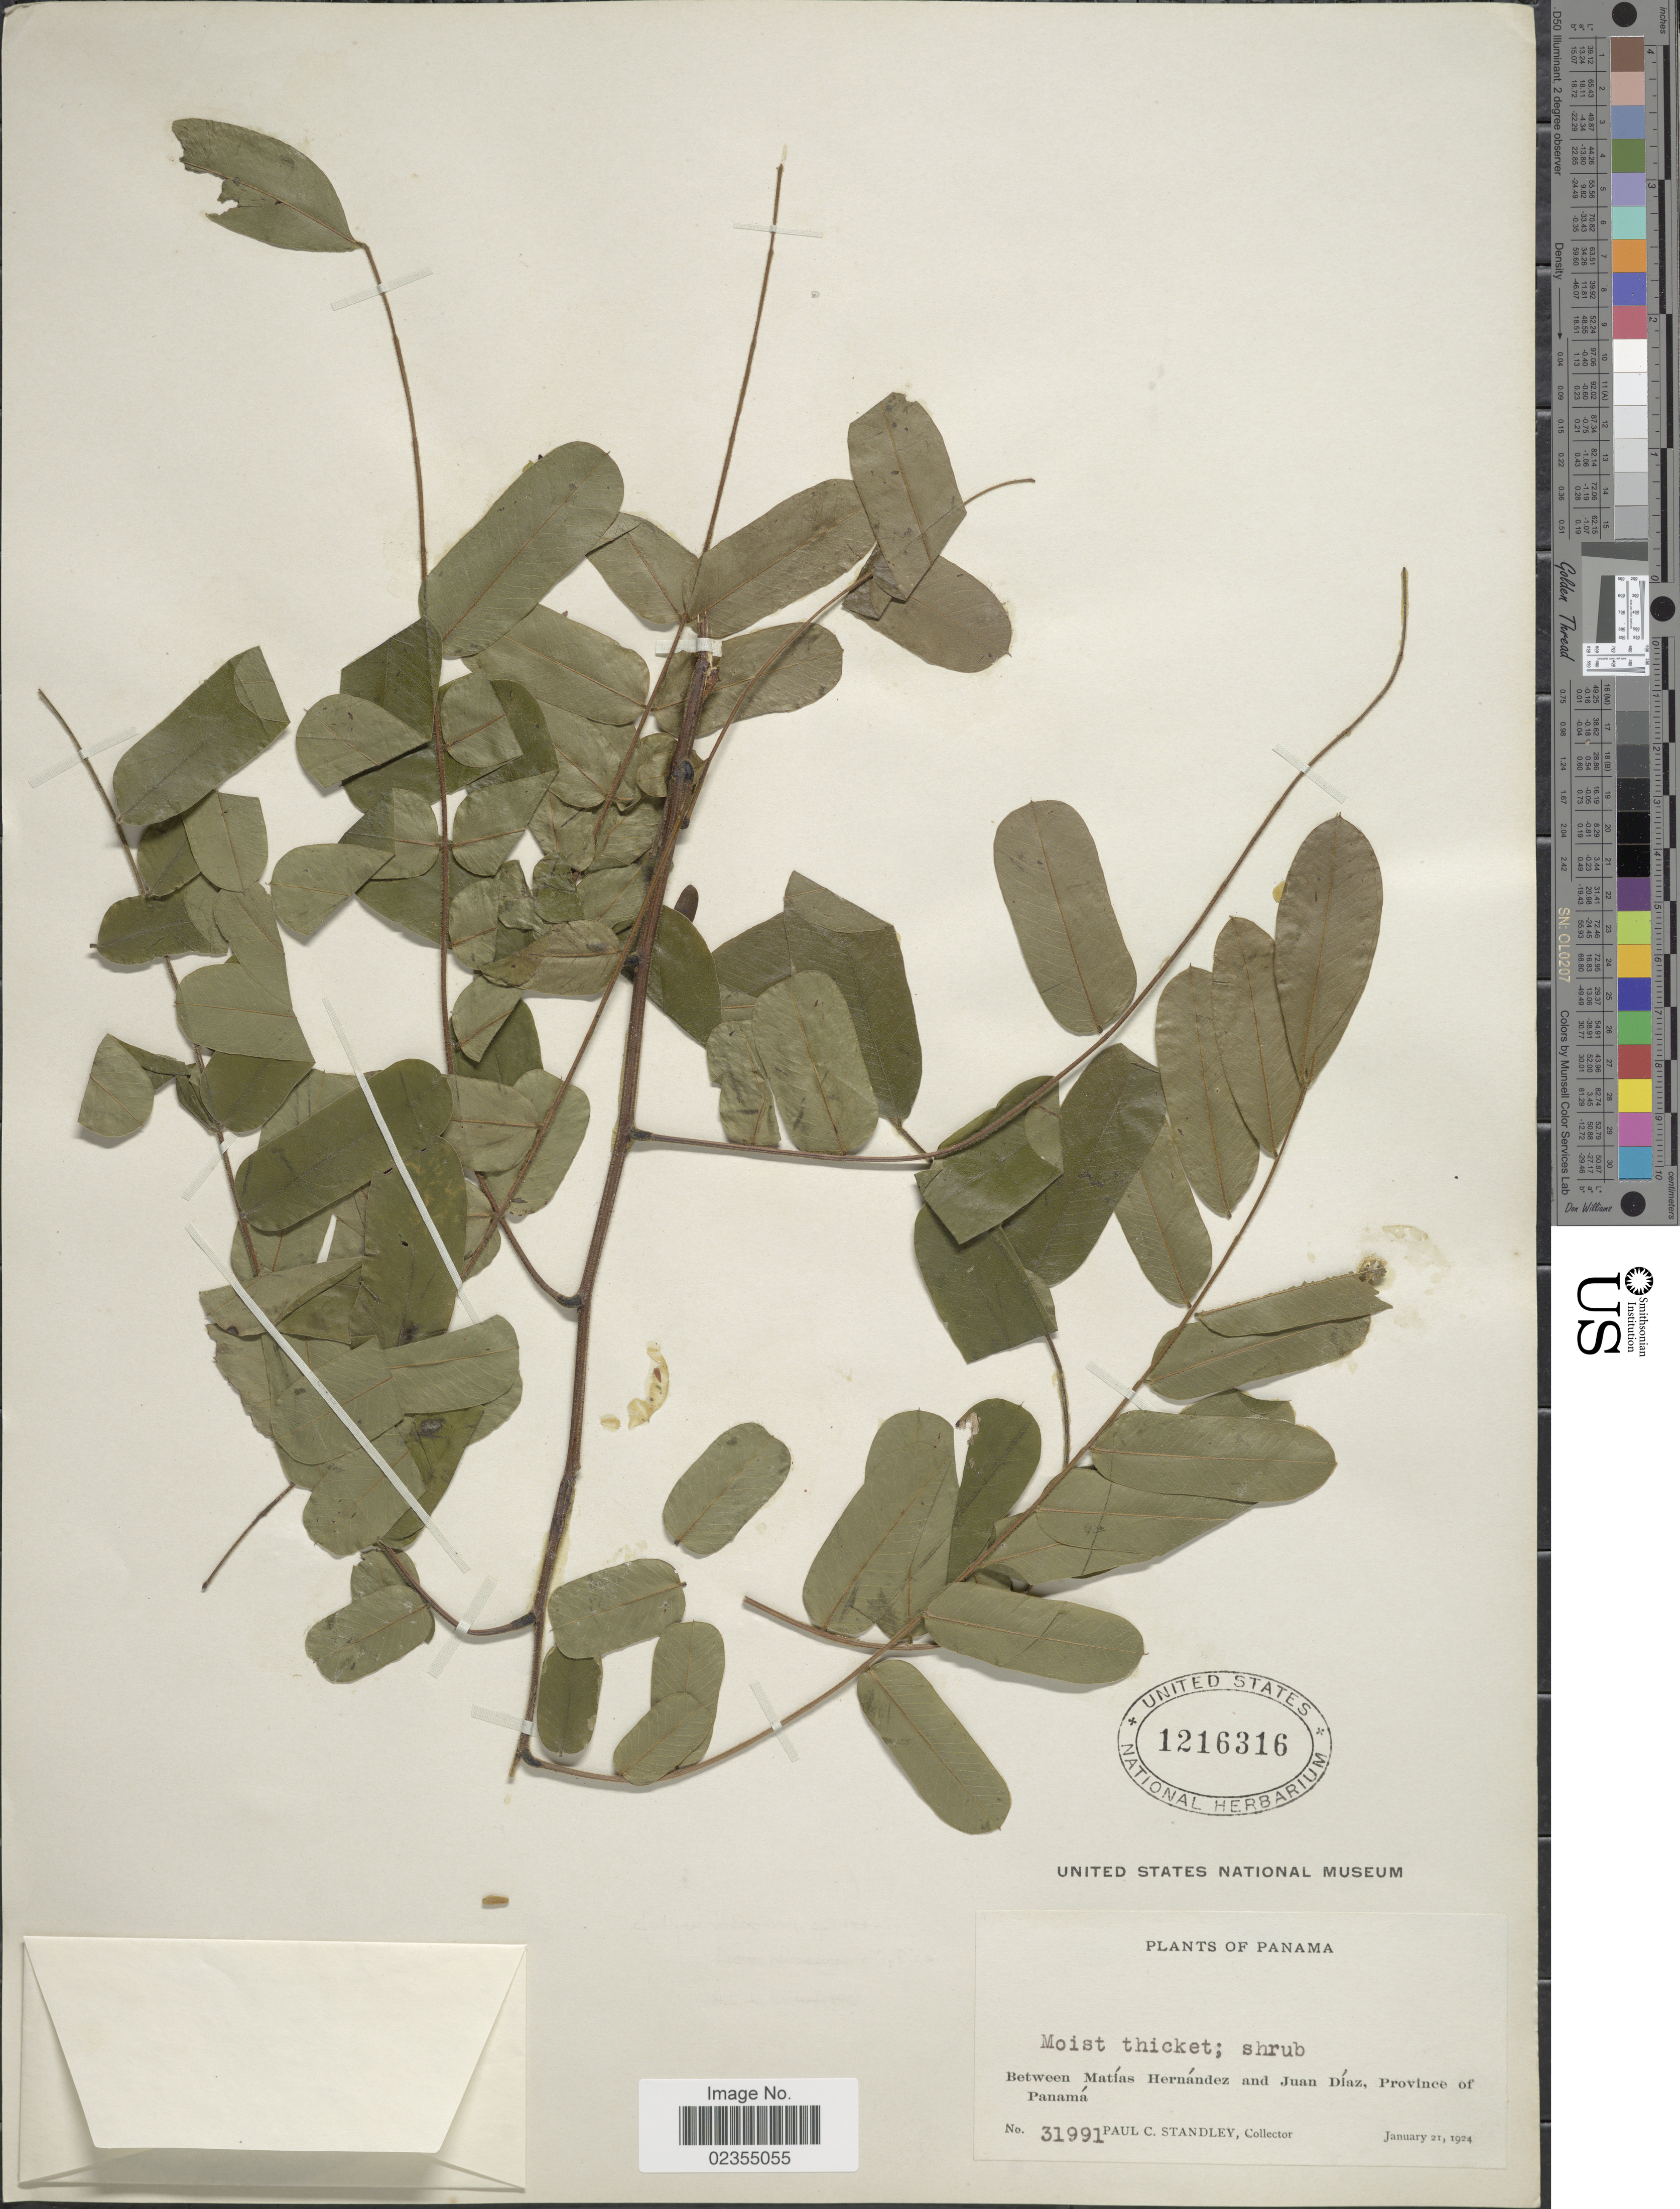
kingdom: Plantae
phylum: Tracheophyta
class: Magnoliopsida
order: Fabales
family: Fabaceae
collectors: P. C. Standley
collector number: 31991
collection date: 1924-01-21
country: Panama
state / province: Panamá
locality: Between Matías Hernández and Juan Díaz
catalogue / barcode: US 1216316